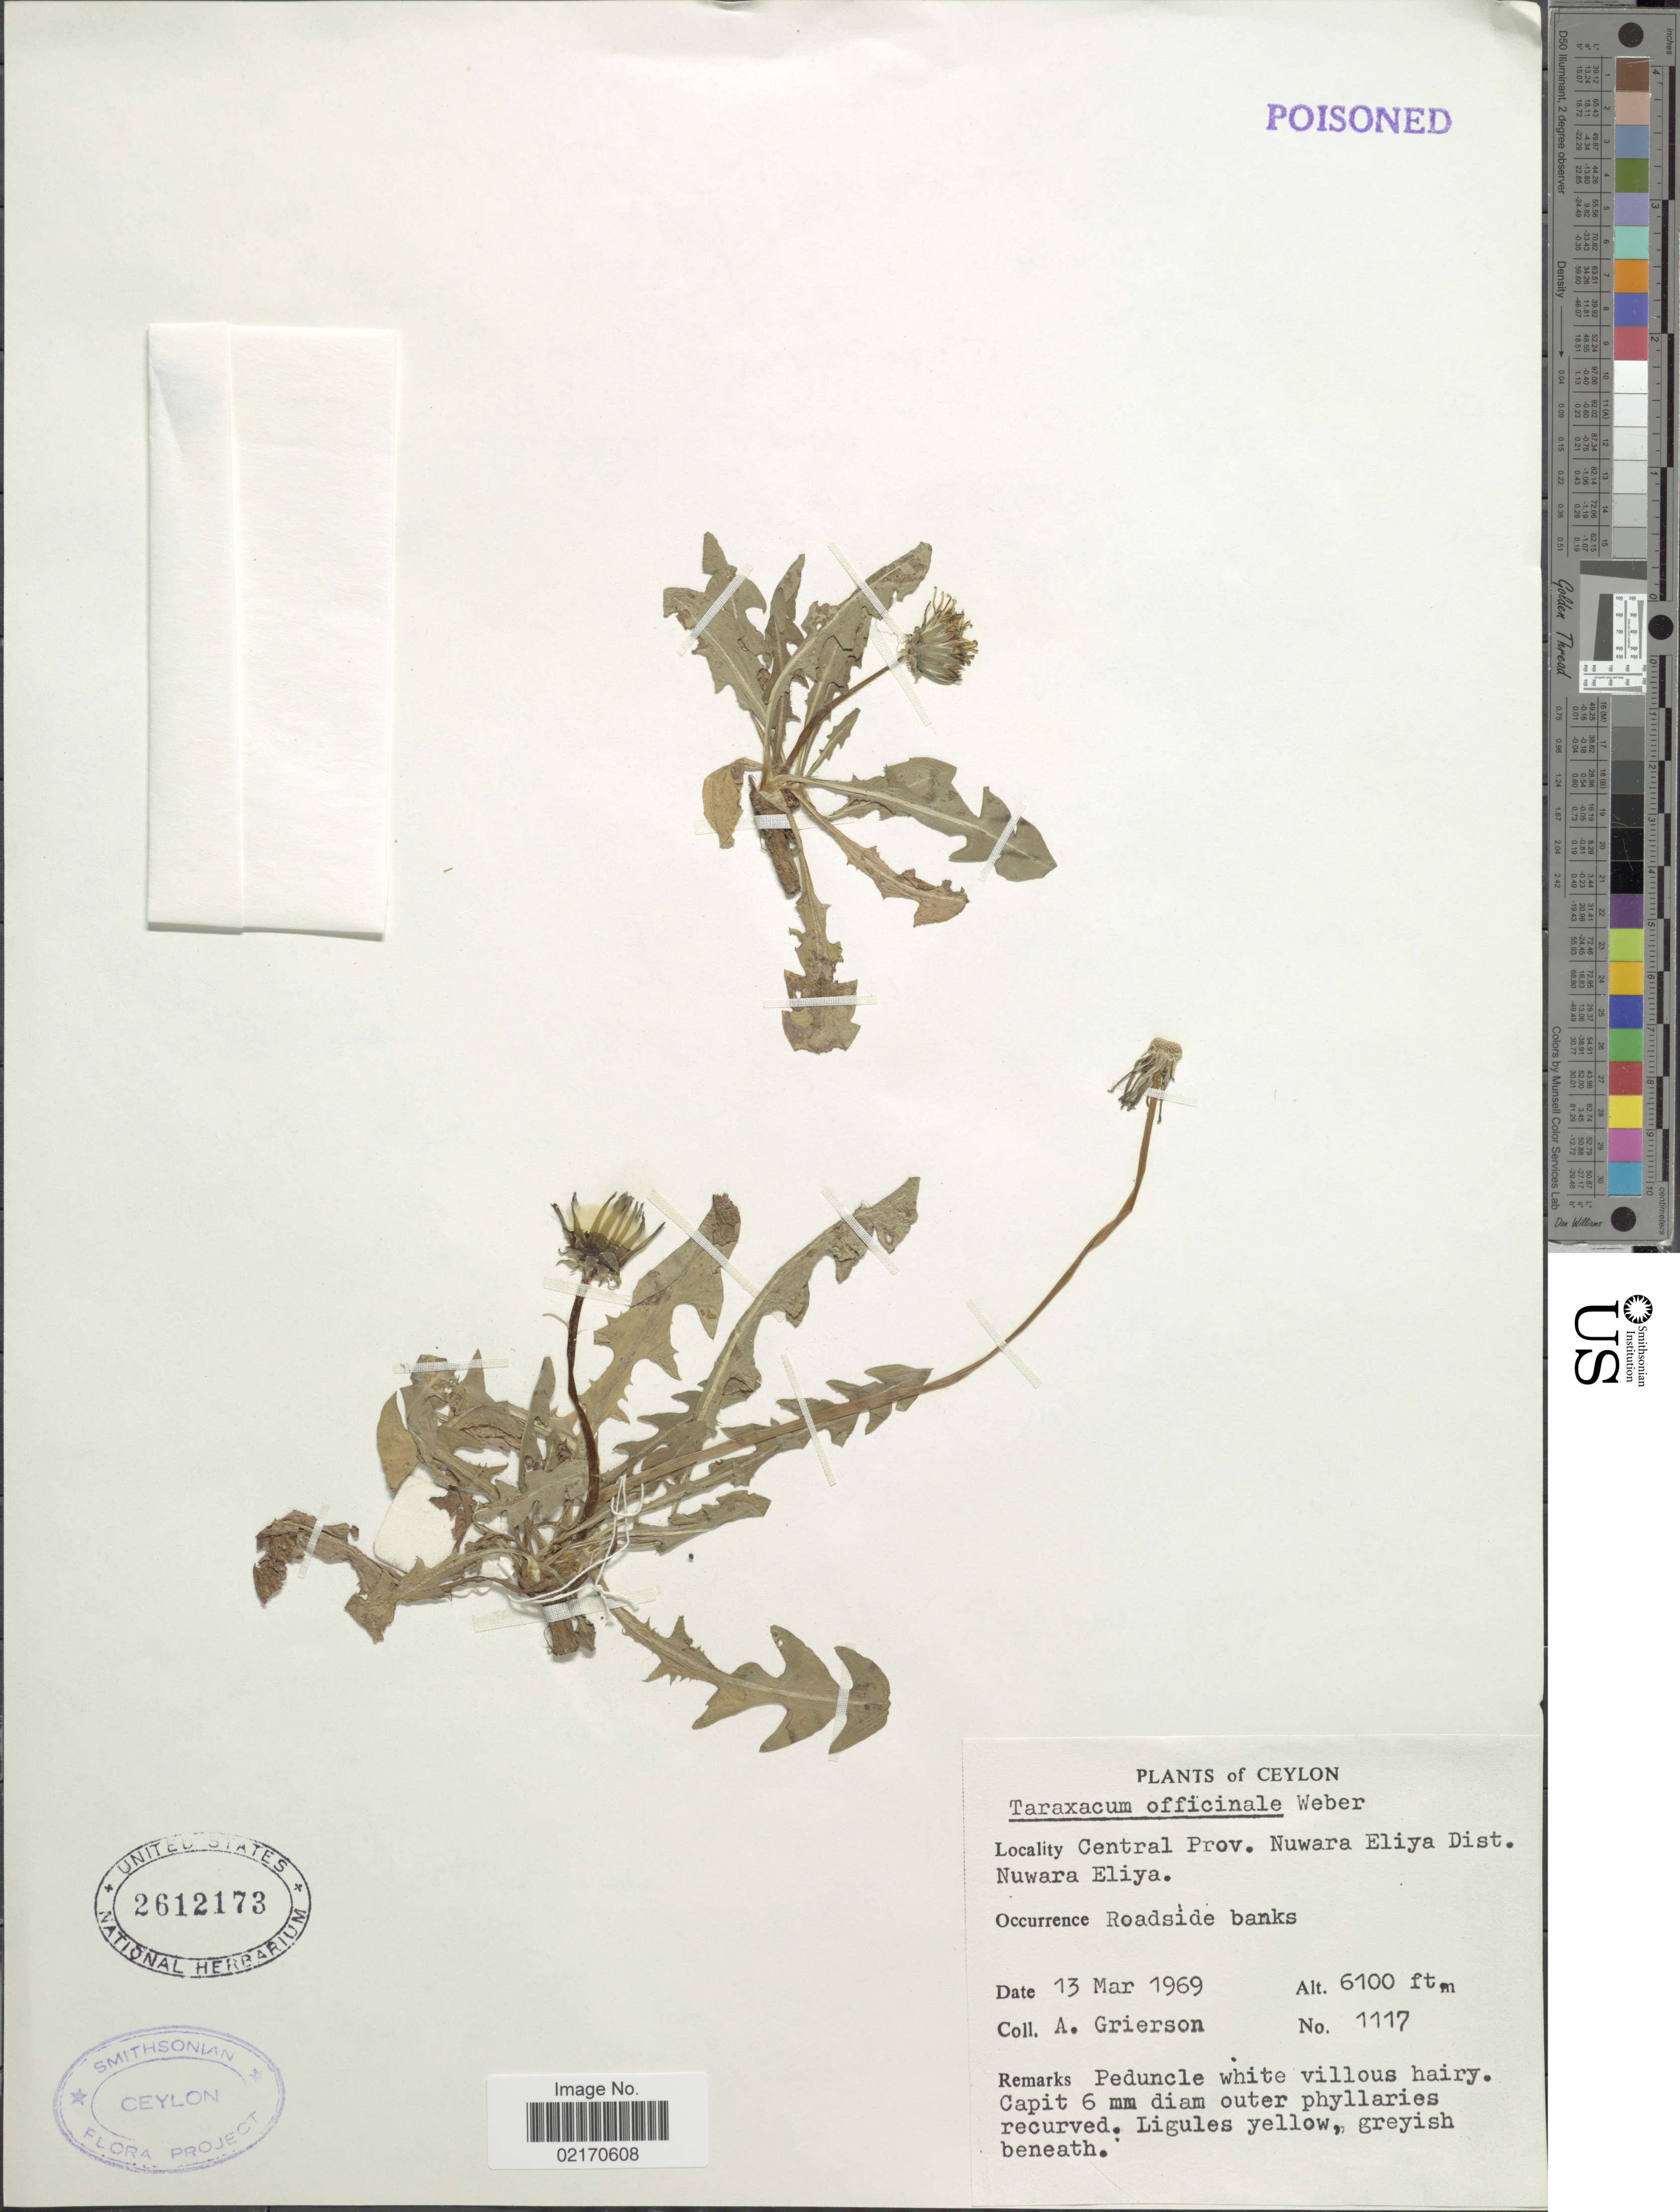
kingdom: Plantae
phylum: Tracheophyta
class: Magnoliopsida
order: Asterales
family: Asteraceae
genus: Taraxacum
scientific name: Taraxacum officinale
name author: G.H. Weber ex F.H. Wigg.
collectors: A. Grierson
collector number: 1117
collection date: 1969-03-13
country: Sri Lanka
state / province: Central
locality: Ceylon, Nuwara Eliya Dist. Nuwara Eliya, roadside banks.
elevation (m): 1859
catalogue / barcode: US 261273